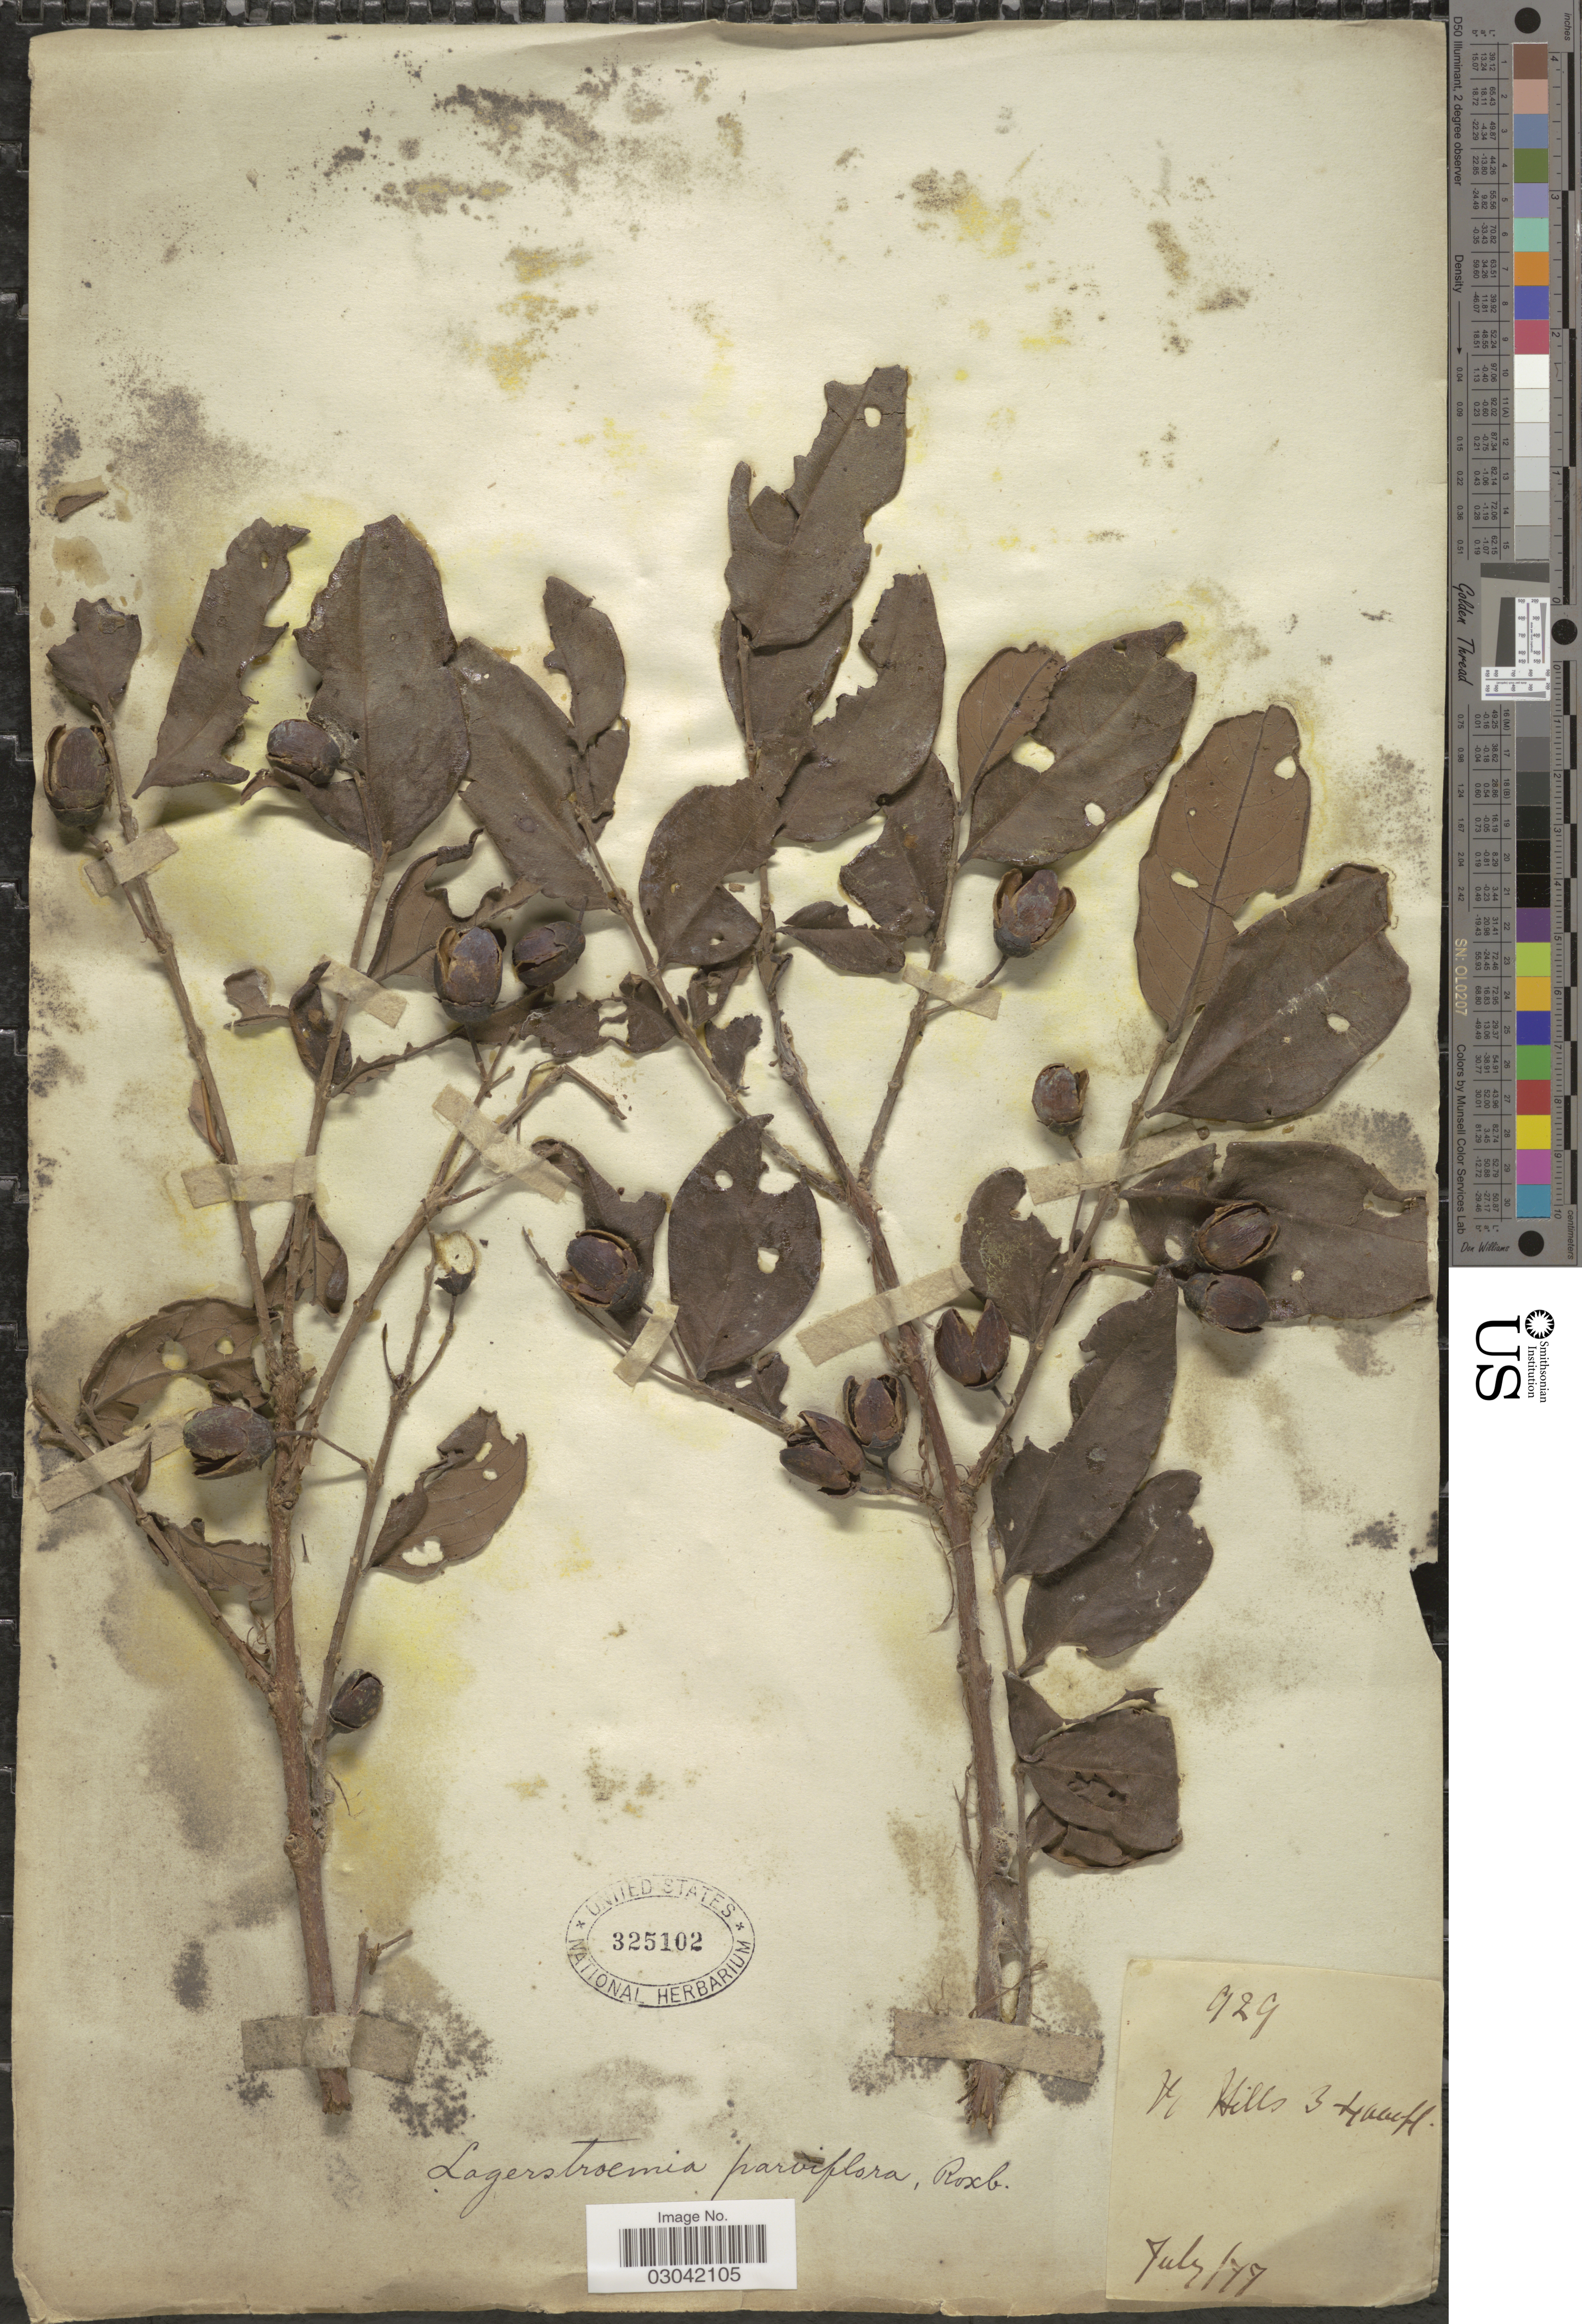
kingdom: Plantae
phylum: Tracheophyta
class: Magnoliopsida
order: Myrtales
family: Lythraceae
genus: Lagerstroemia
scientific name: Lagerstroemia parviflora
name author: Roxb.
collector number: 929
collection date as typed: Transcribed d/m/y: /7/77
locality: Ft Hills.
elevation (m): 914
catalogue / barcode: US 325102